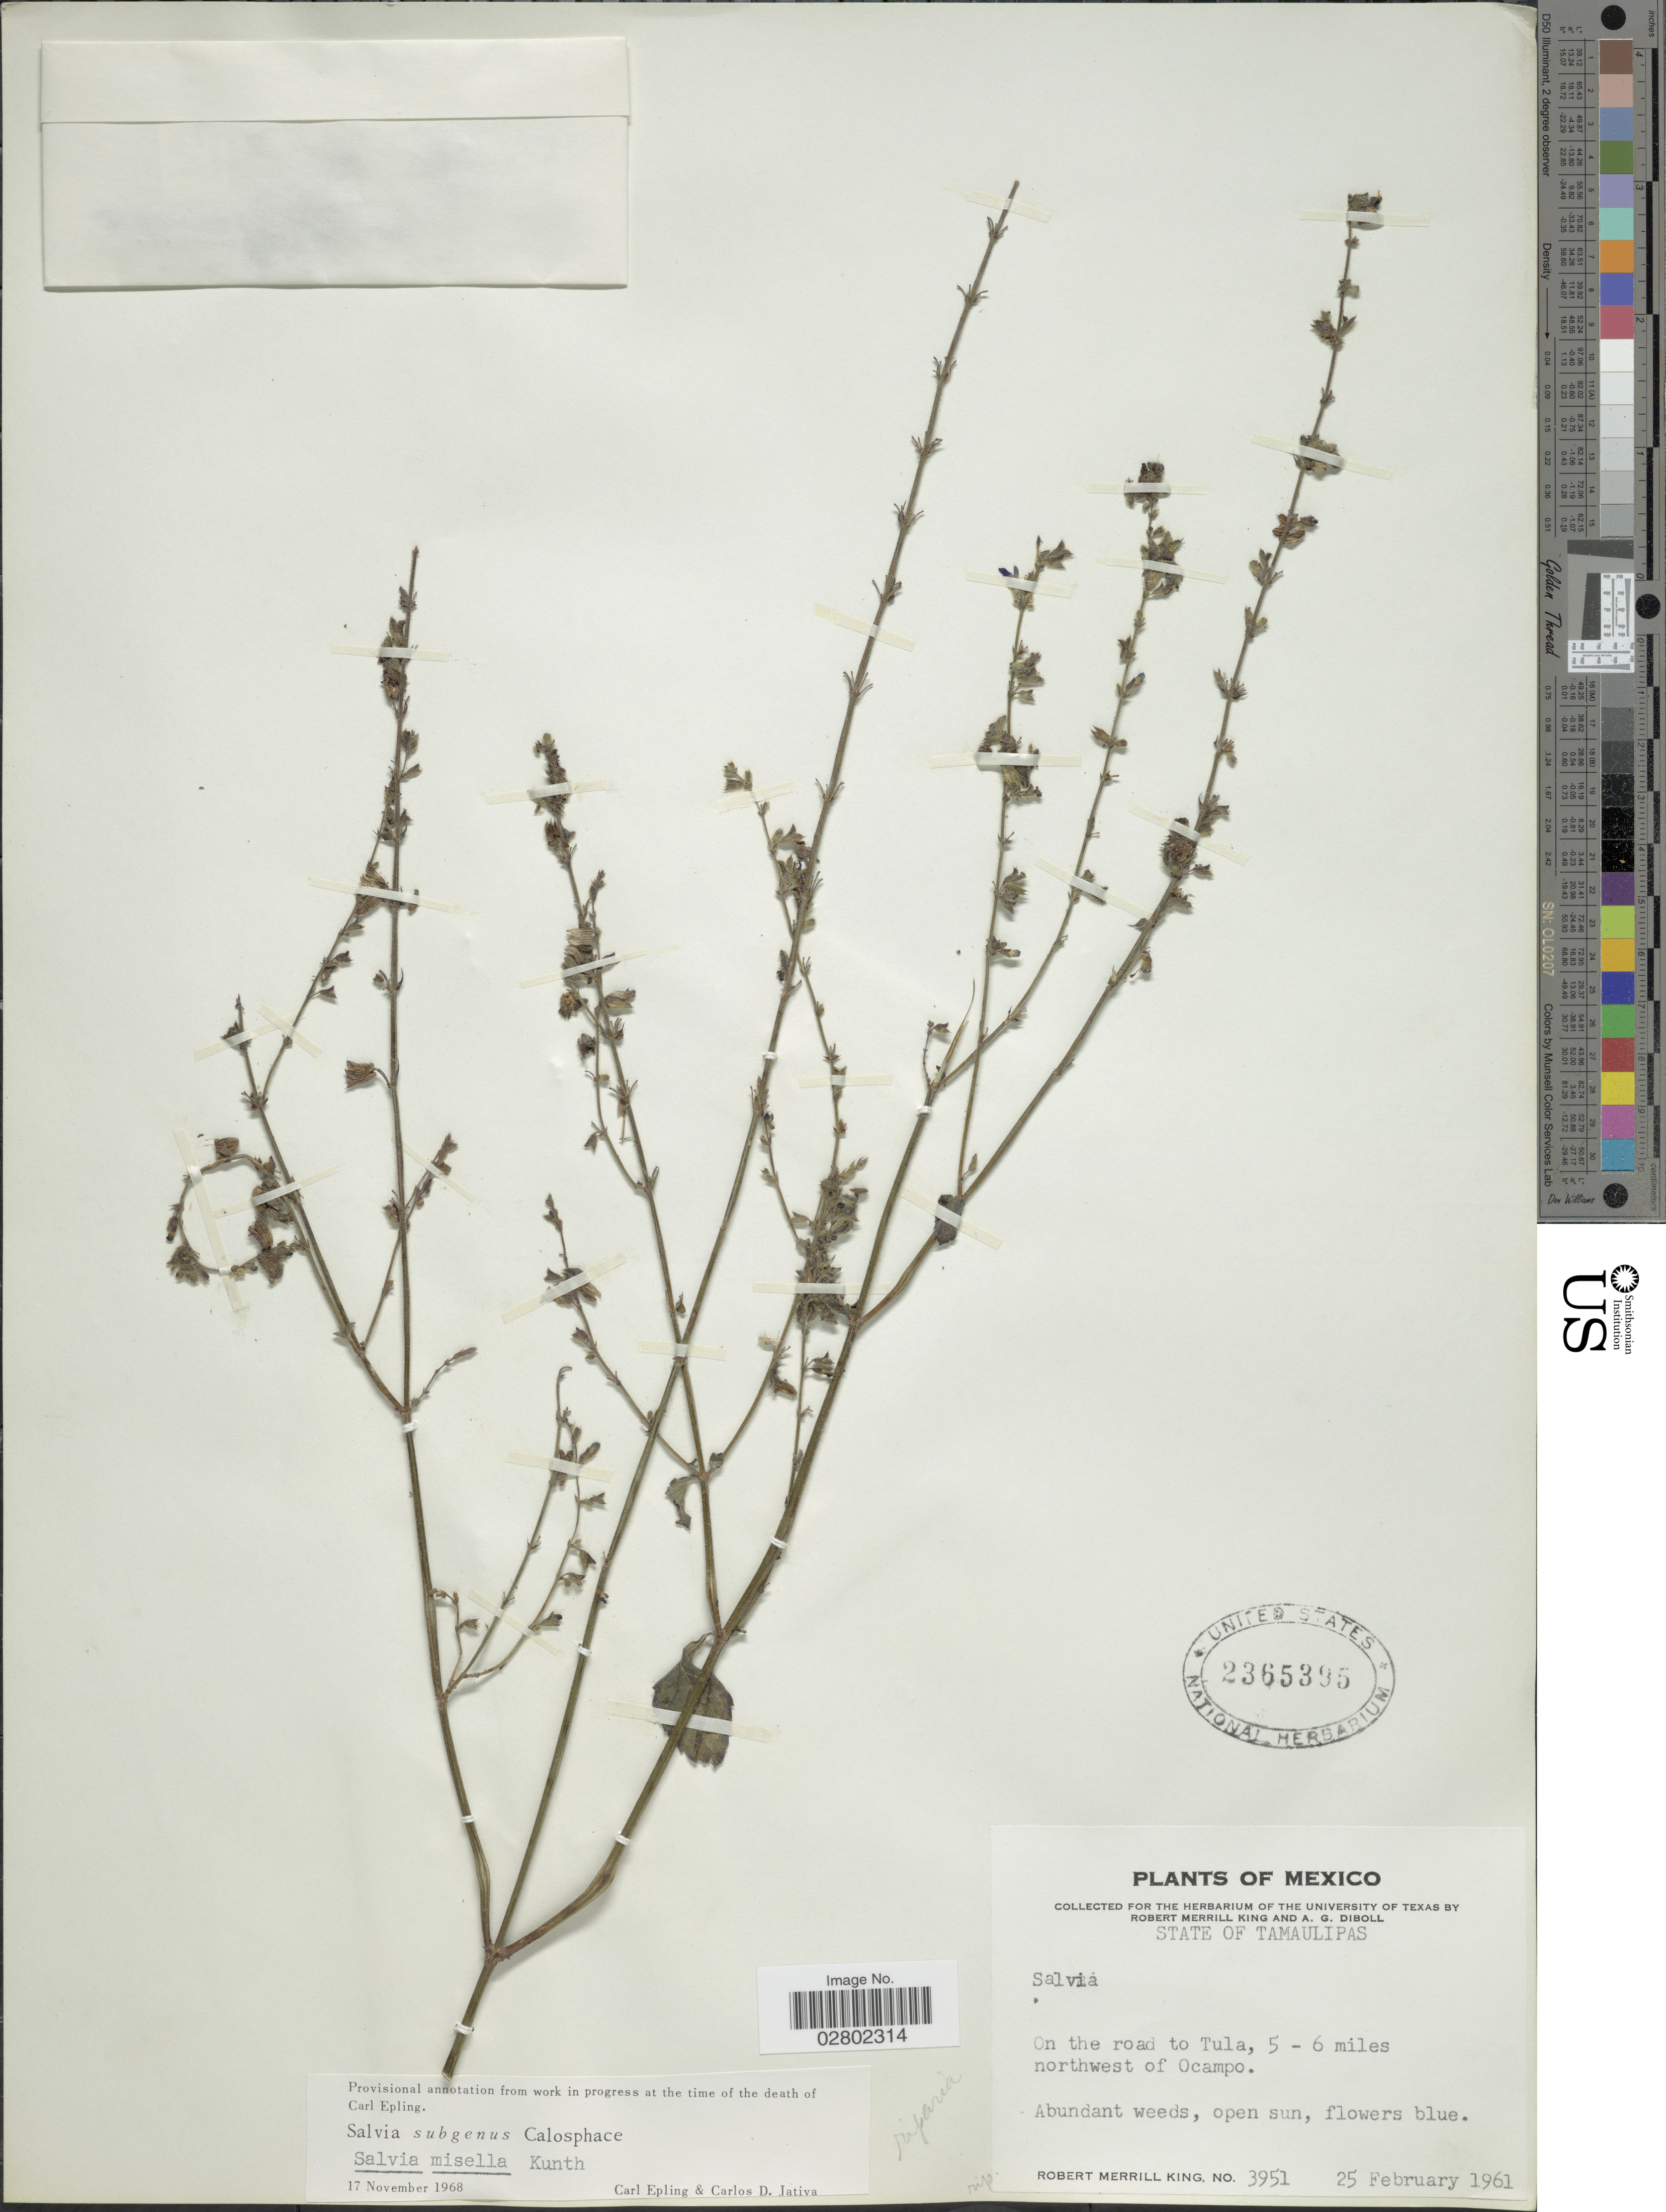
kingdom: Plantae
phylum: Tracheophyta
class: Magnoliopsida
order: Lamiales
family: Lamiaceae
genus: Salvia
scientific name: Salvia misella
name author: Kunth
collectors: R. M. King & A. Diboll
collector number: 3951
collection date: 1961-02-25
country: Mexico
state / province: Tamaulipas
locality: On the road to Tula, 5-6 miles northwest of Ocampo.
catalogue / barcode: US 2365395